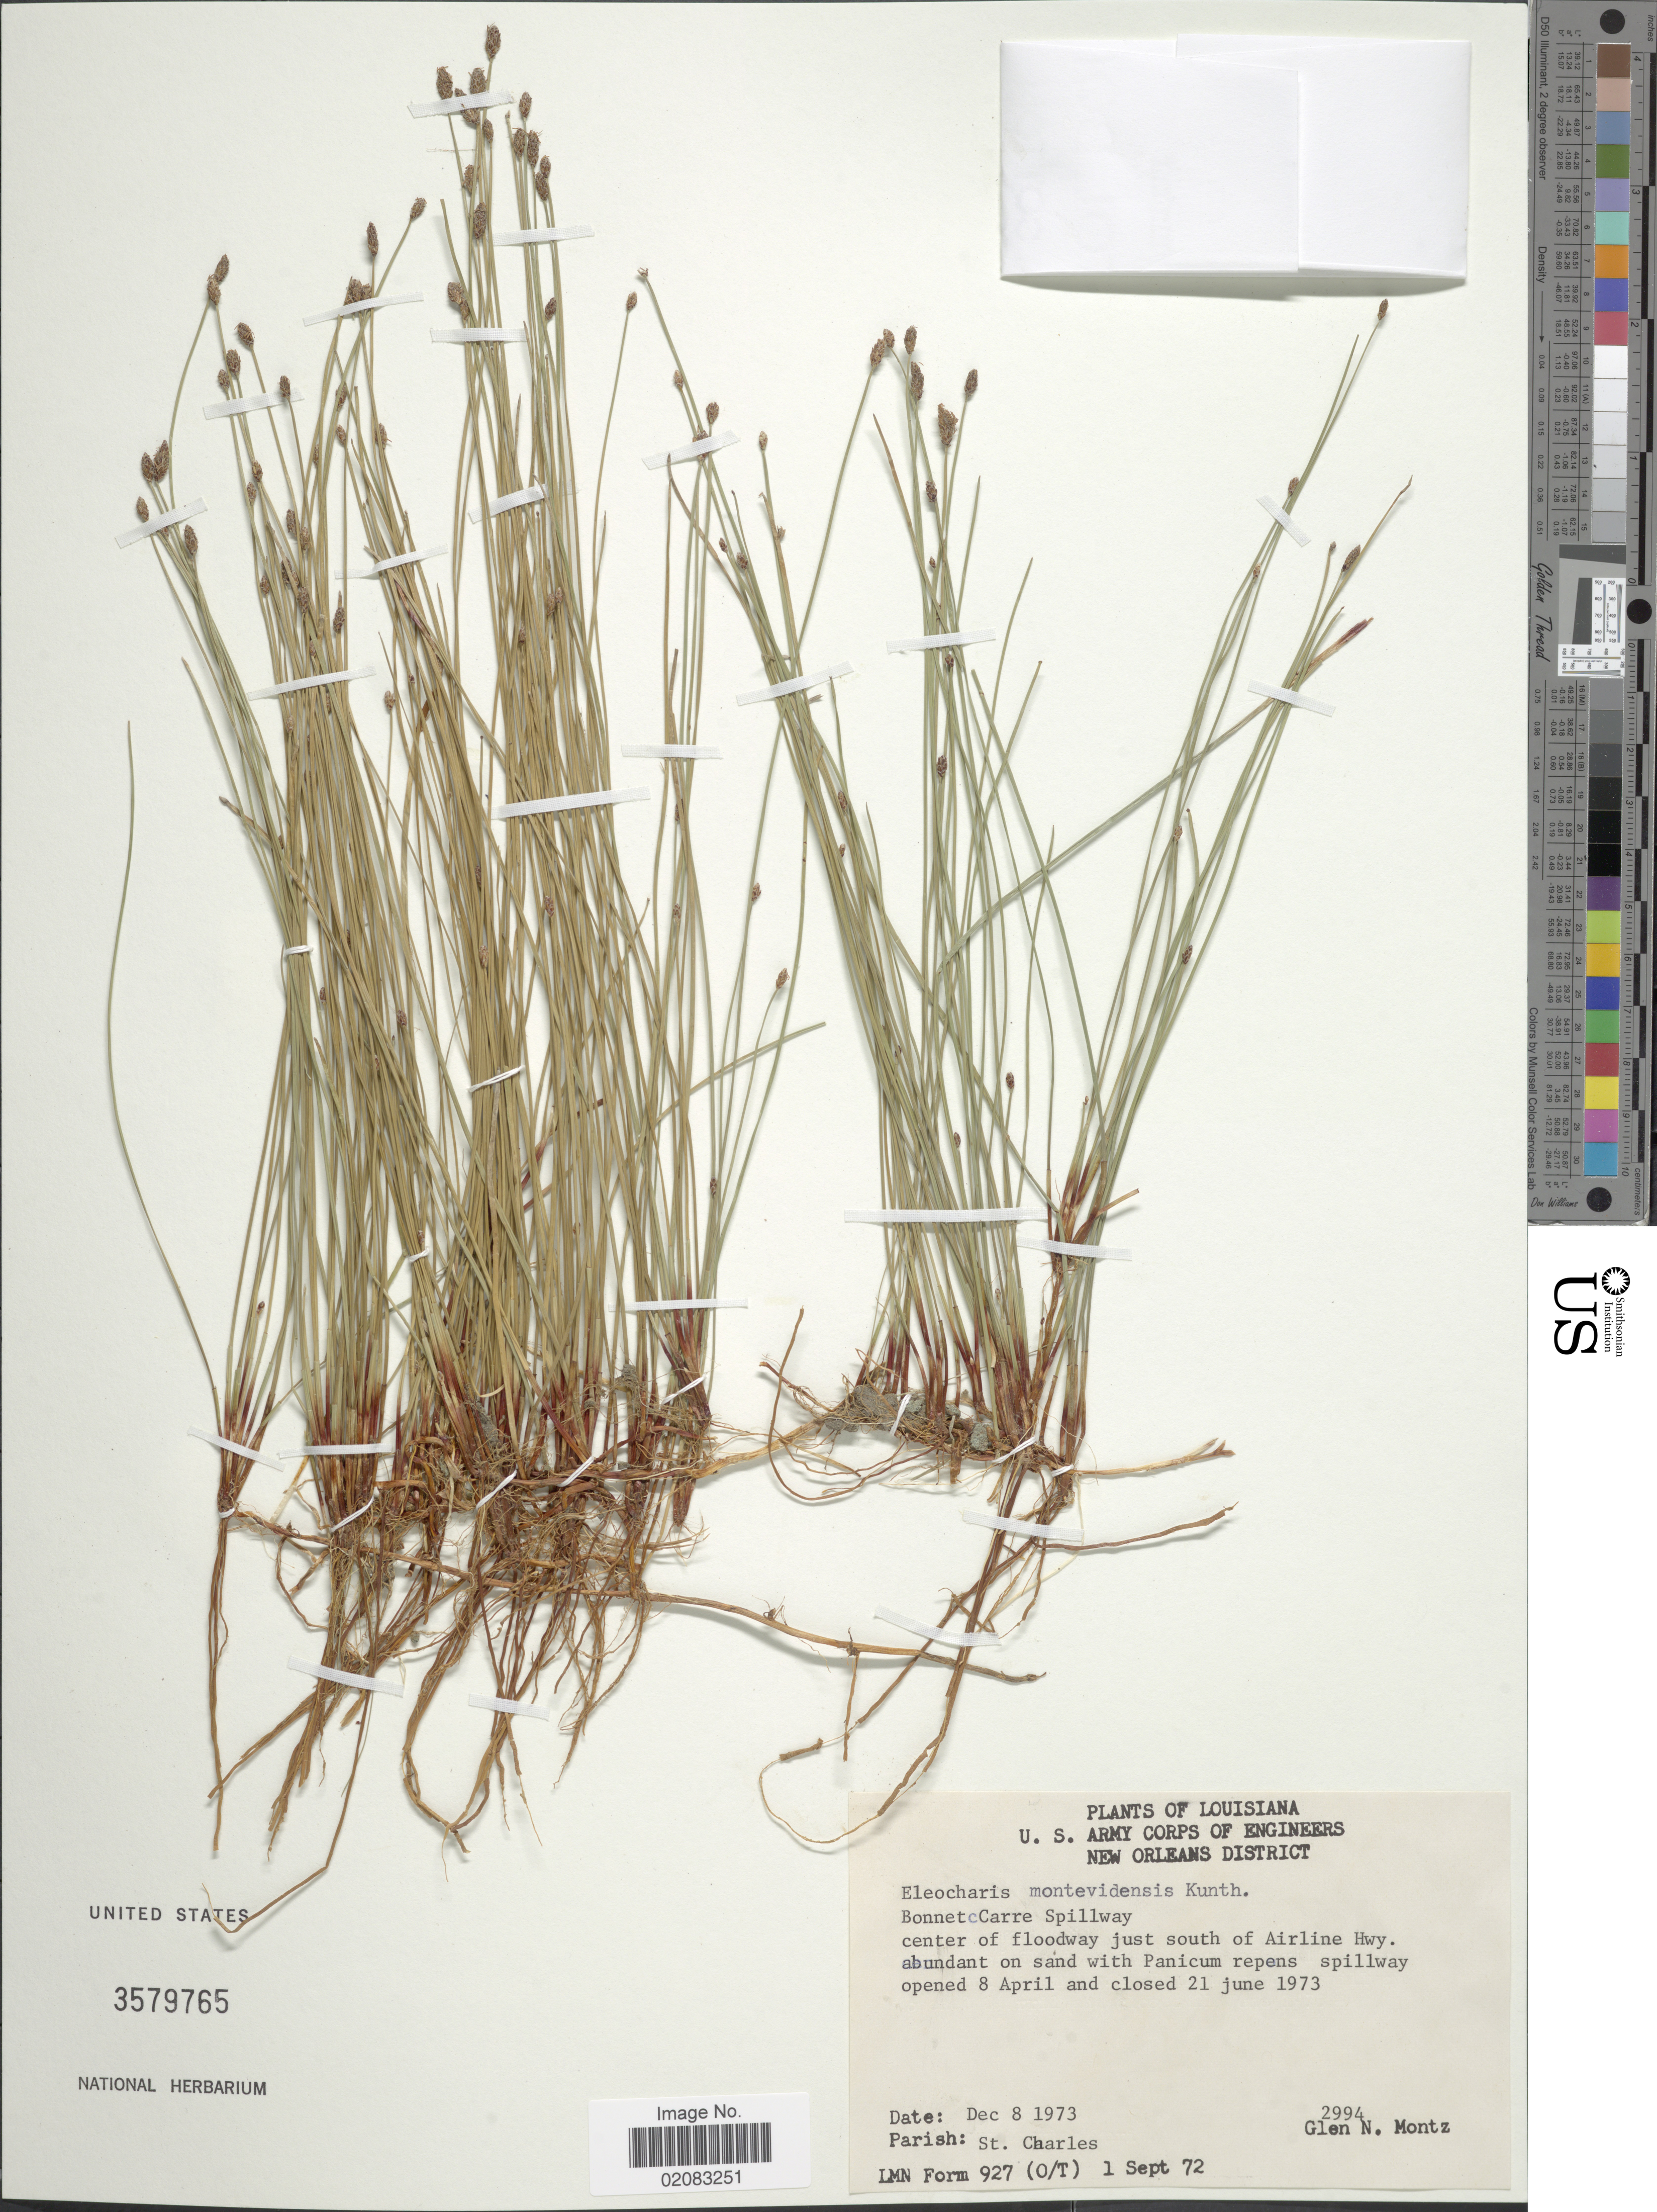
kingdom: Plantae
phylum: Tracheophyta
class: Liliopsida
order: Poales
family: Cyperaceae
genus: Eleocharis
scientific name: Eleocharis montevidensis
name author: Kunth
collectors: G. Montz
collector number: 2994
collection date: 1973-12-08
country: United States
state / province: Louisiana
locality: New Orleans, Bonnet Carre Spillway center of floodway just south of Airline Hwy, Parish: St Charles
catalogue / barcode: US 3579765